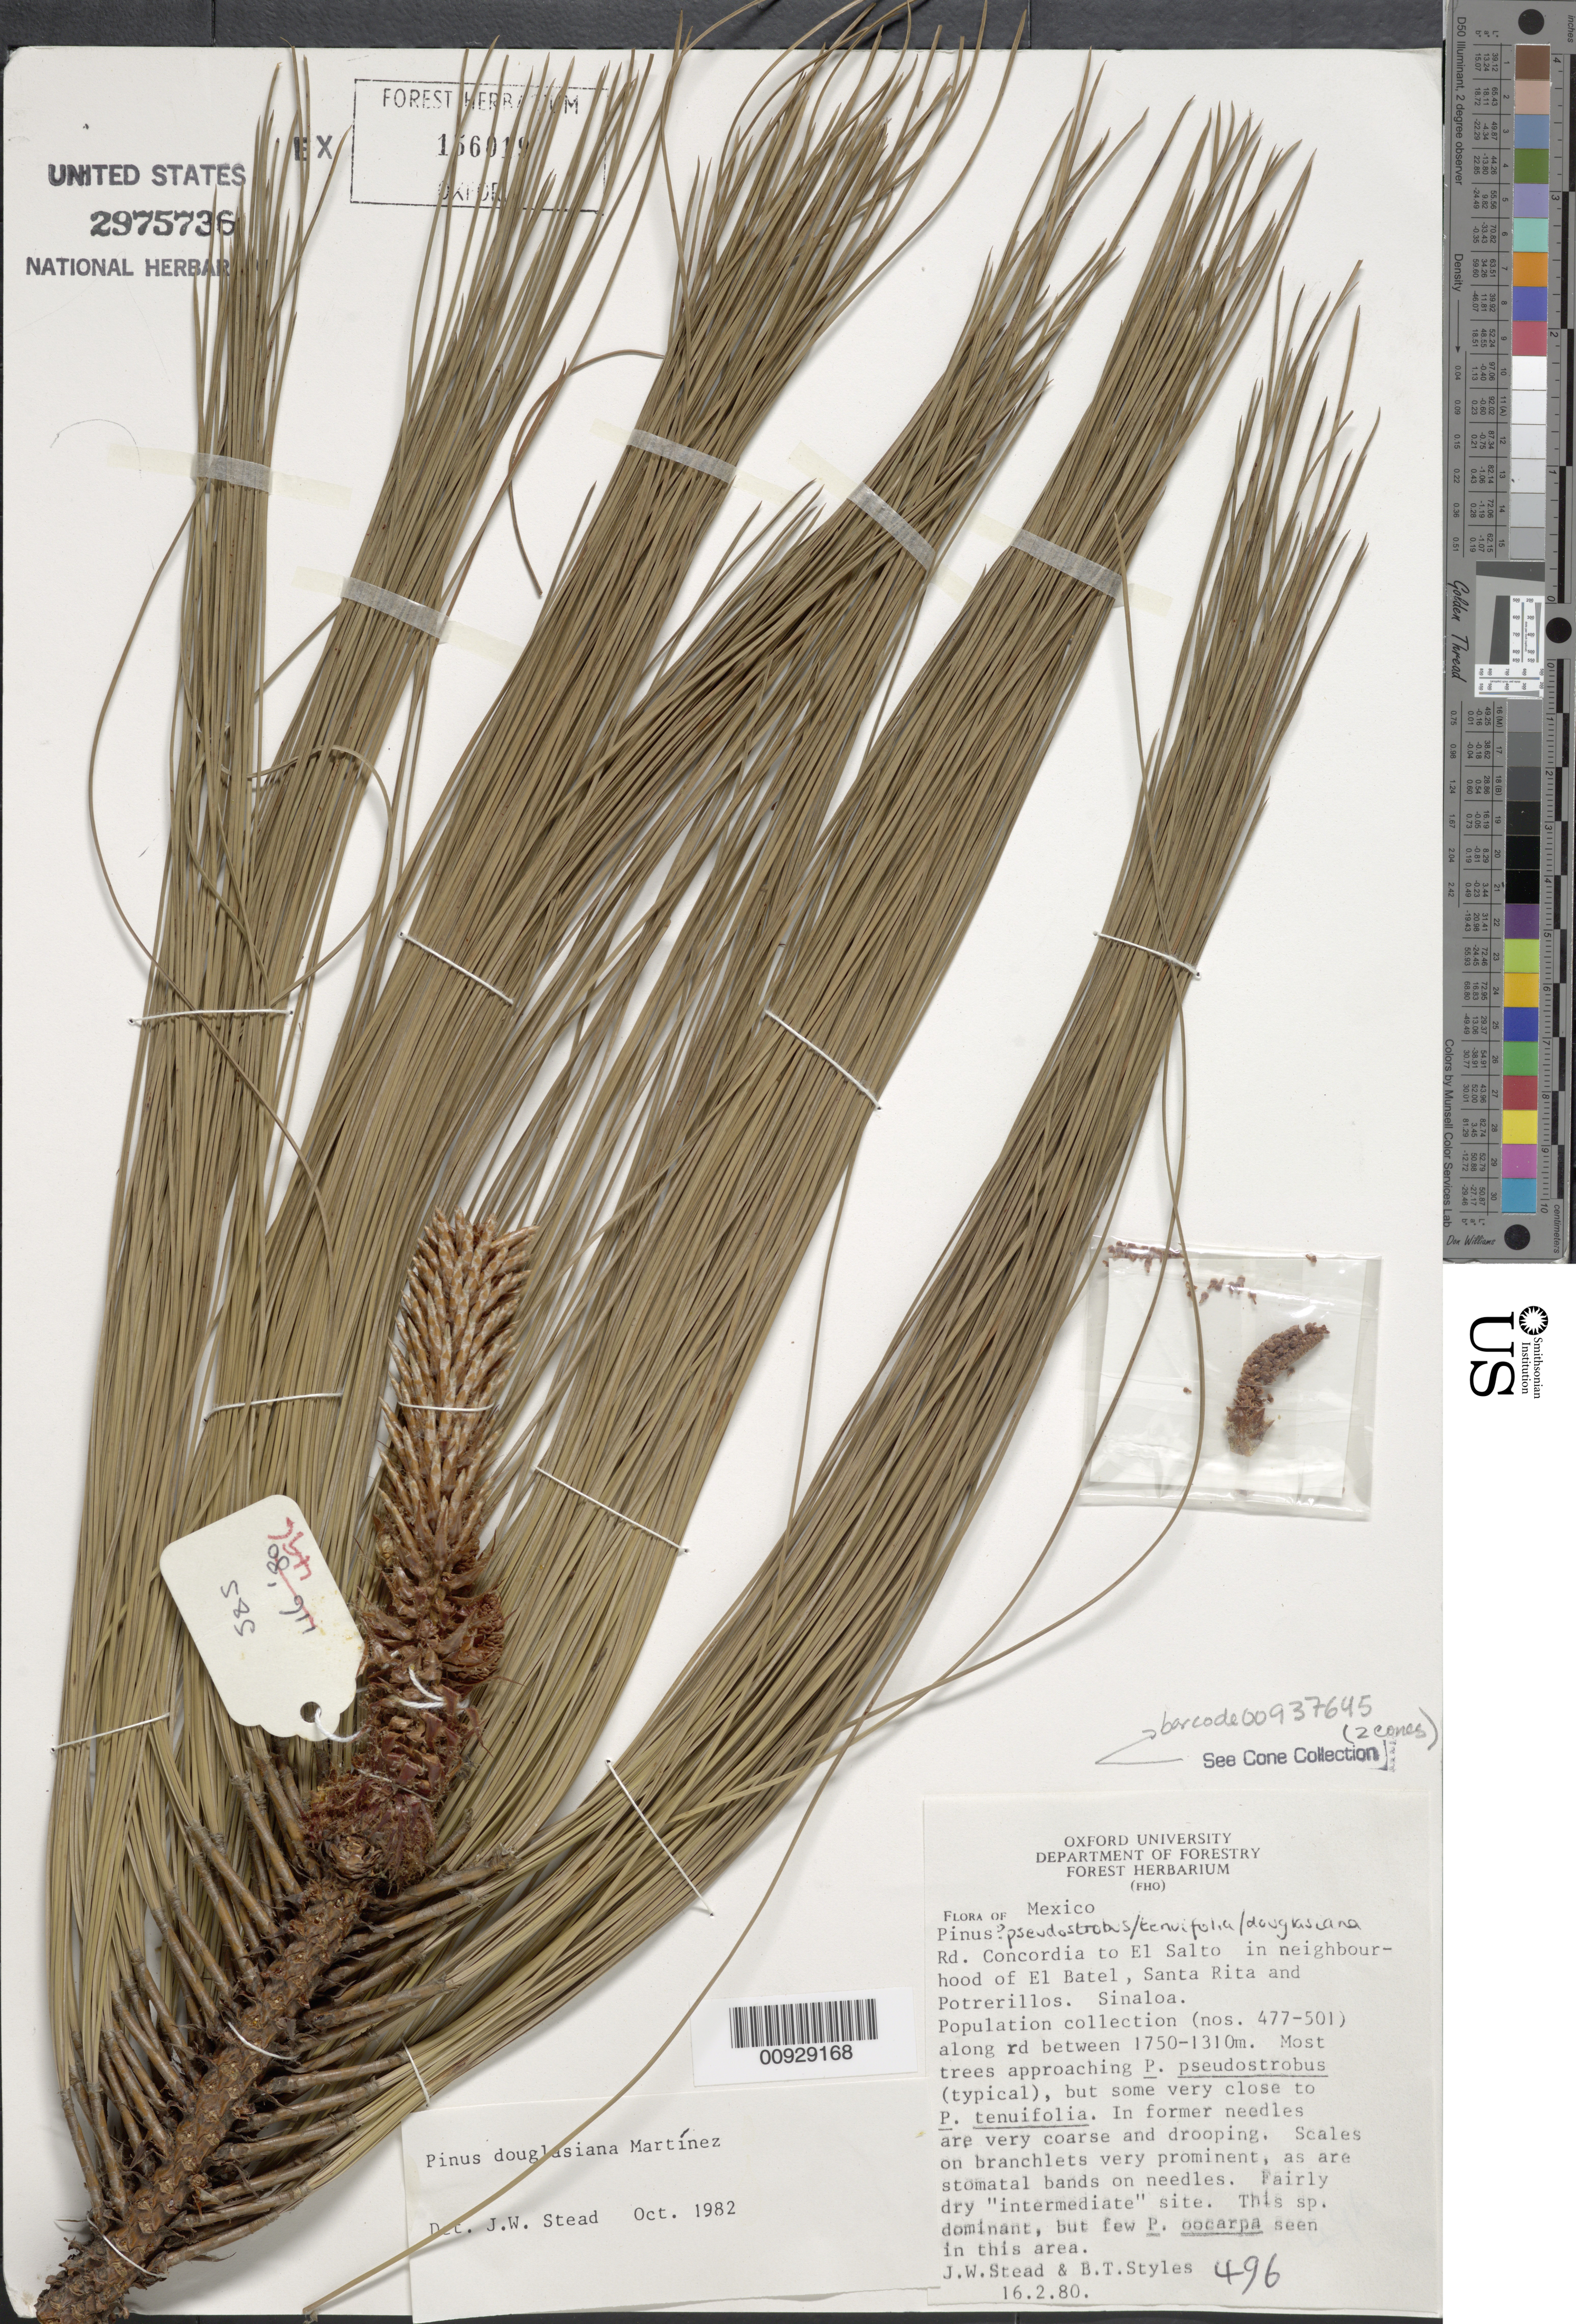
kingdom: Plantae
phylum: Tracheophyta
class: Pinopsida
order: Pinales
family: Pinaceae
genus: Pinus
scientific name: Pinus douglasiana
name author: Martínez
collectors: J. Stead & B. T. Styles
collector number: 496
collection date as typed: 16 Feb 1980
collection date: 1980-02-16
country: Mexico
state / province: Sinaloa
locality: Rd. Concordia to El Salto in neighbourhood of El Batel, Santa Rita and potrerillos.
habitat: Along road.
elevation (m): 1750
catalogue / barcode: US 2975736